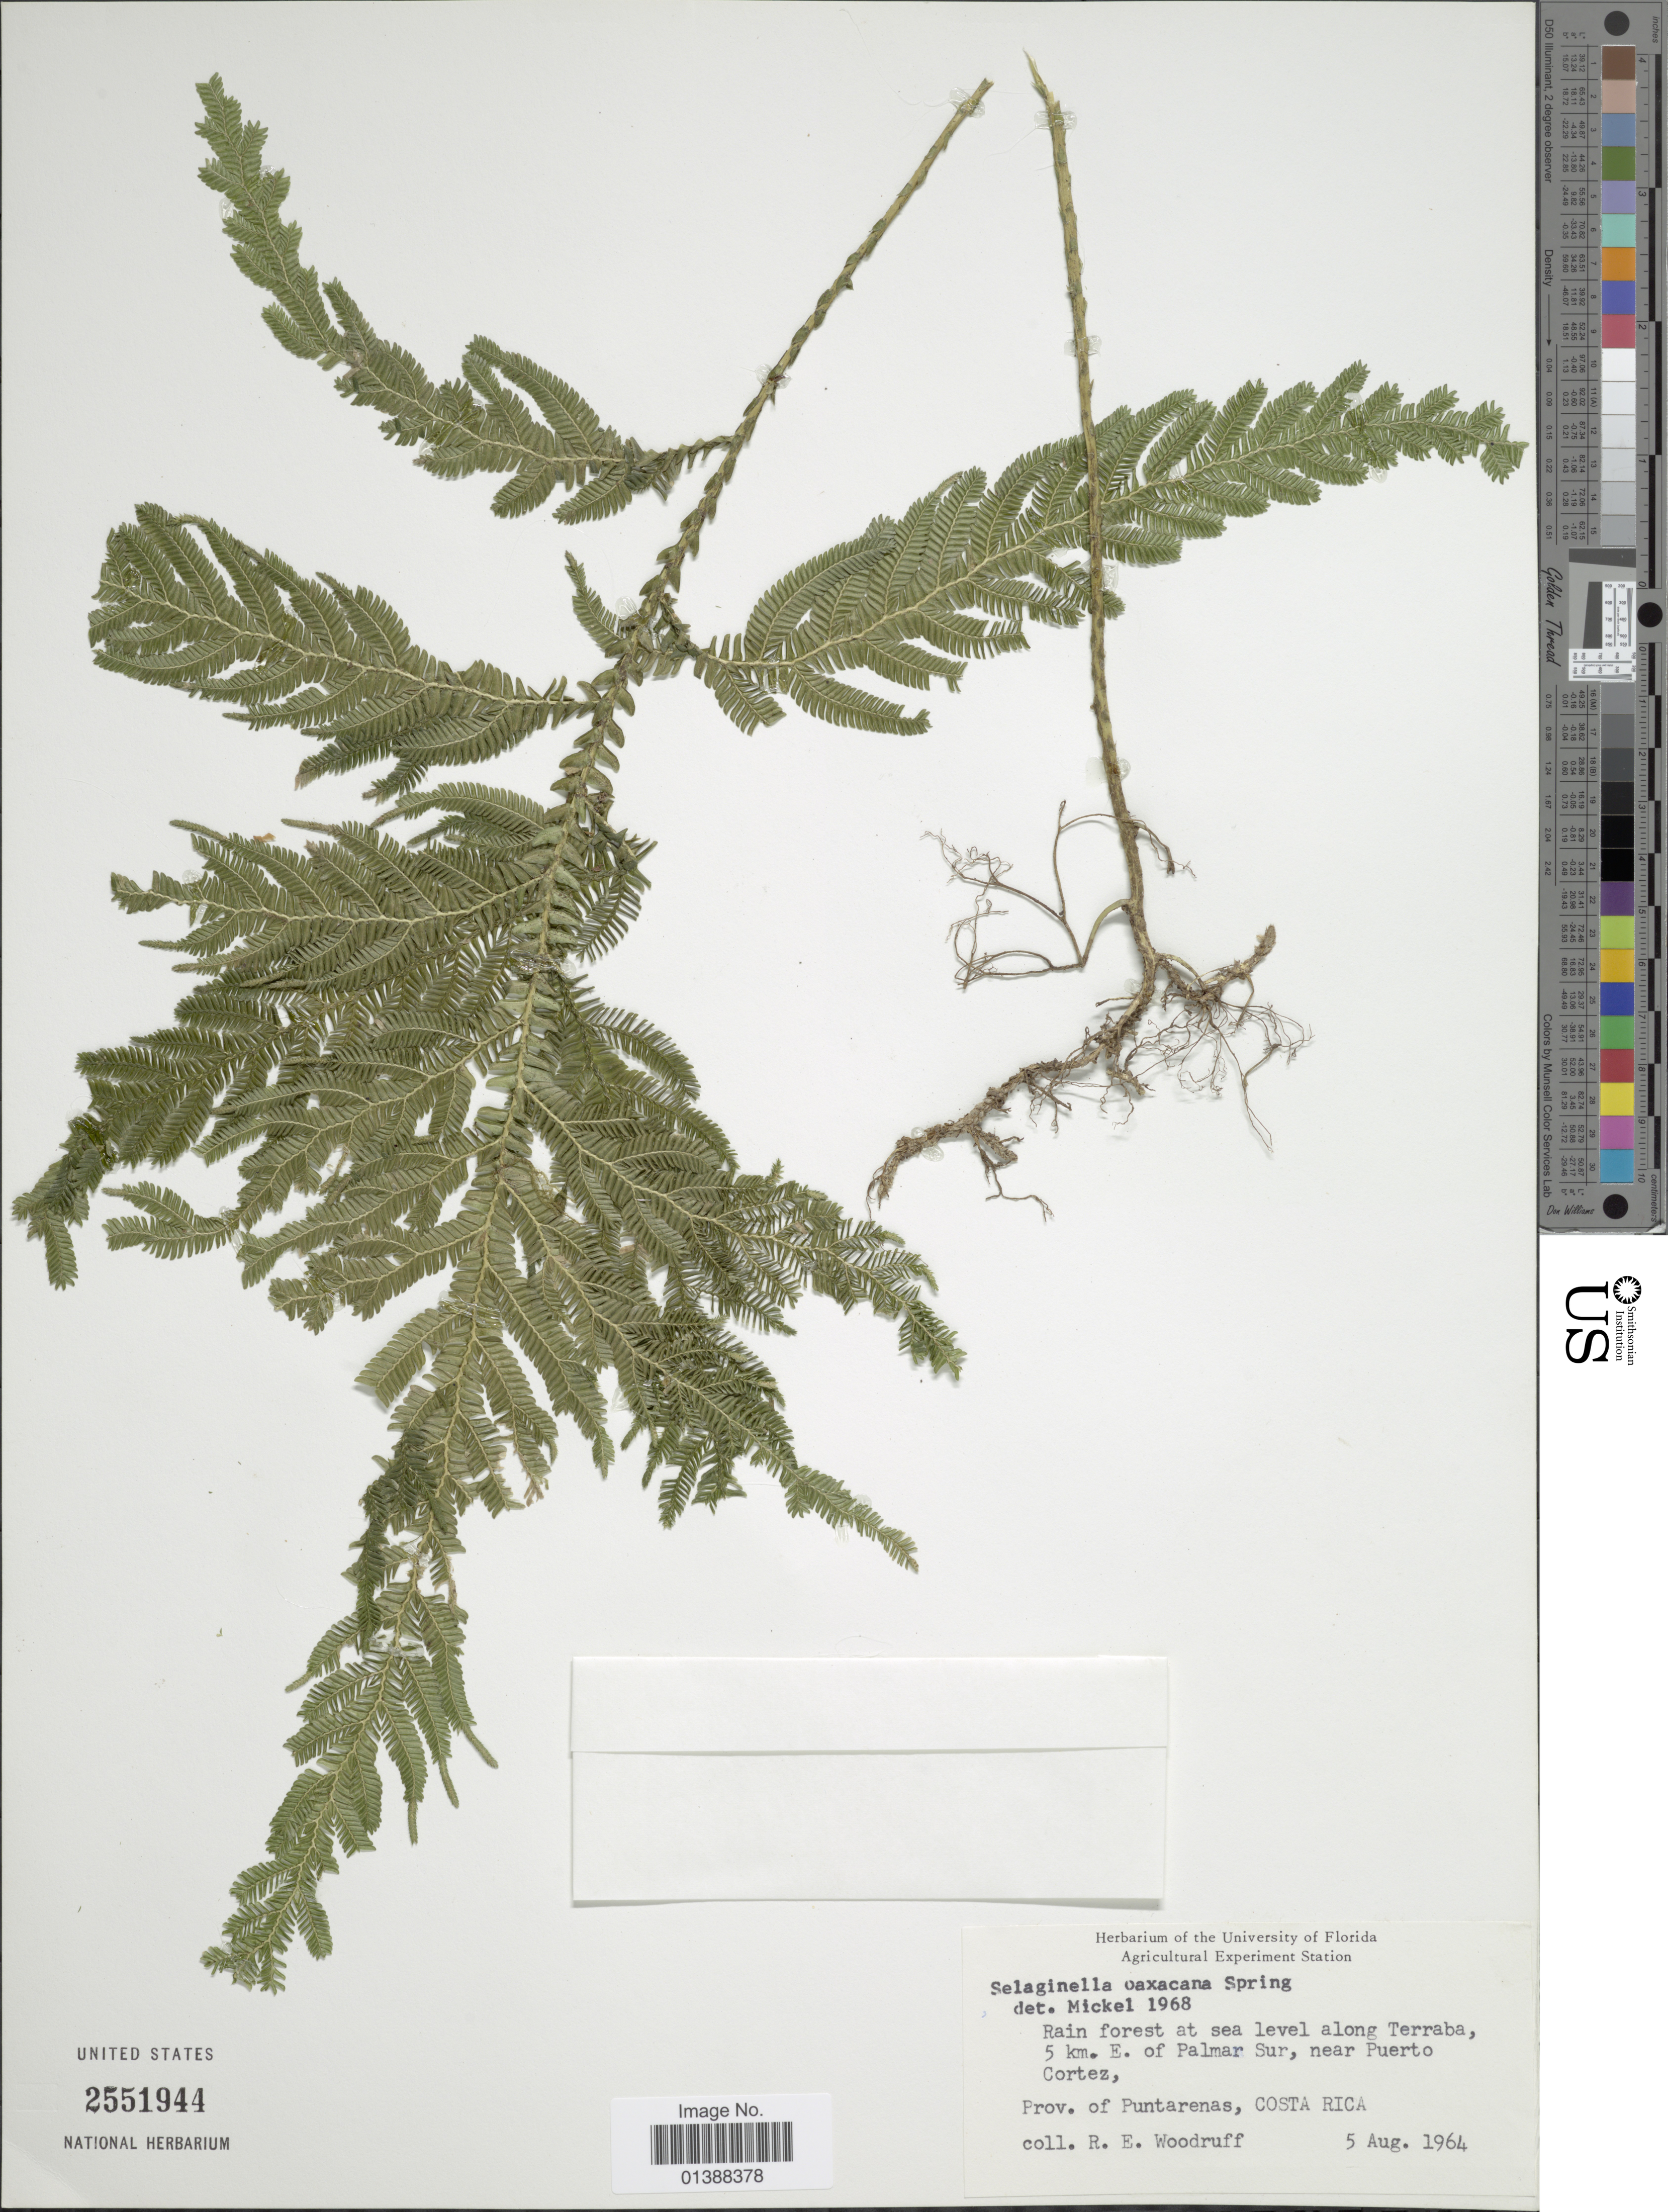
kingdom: Plantae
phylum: Tracheophyta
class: Lycopodiopsida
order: Selaginellales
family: Selaginellaceae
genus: Selaginella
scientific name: Selaginella oaxacana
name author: Spring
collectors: R. Woodruff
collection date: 1964-08-05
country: Costa Rica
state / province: Puntarenas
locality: Rain forest at sea level along Terraba, 5 k m E of Palmar Sur, near Puerto Cortez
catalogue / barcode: US 2551944